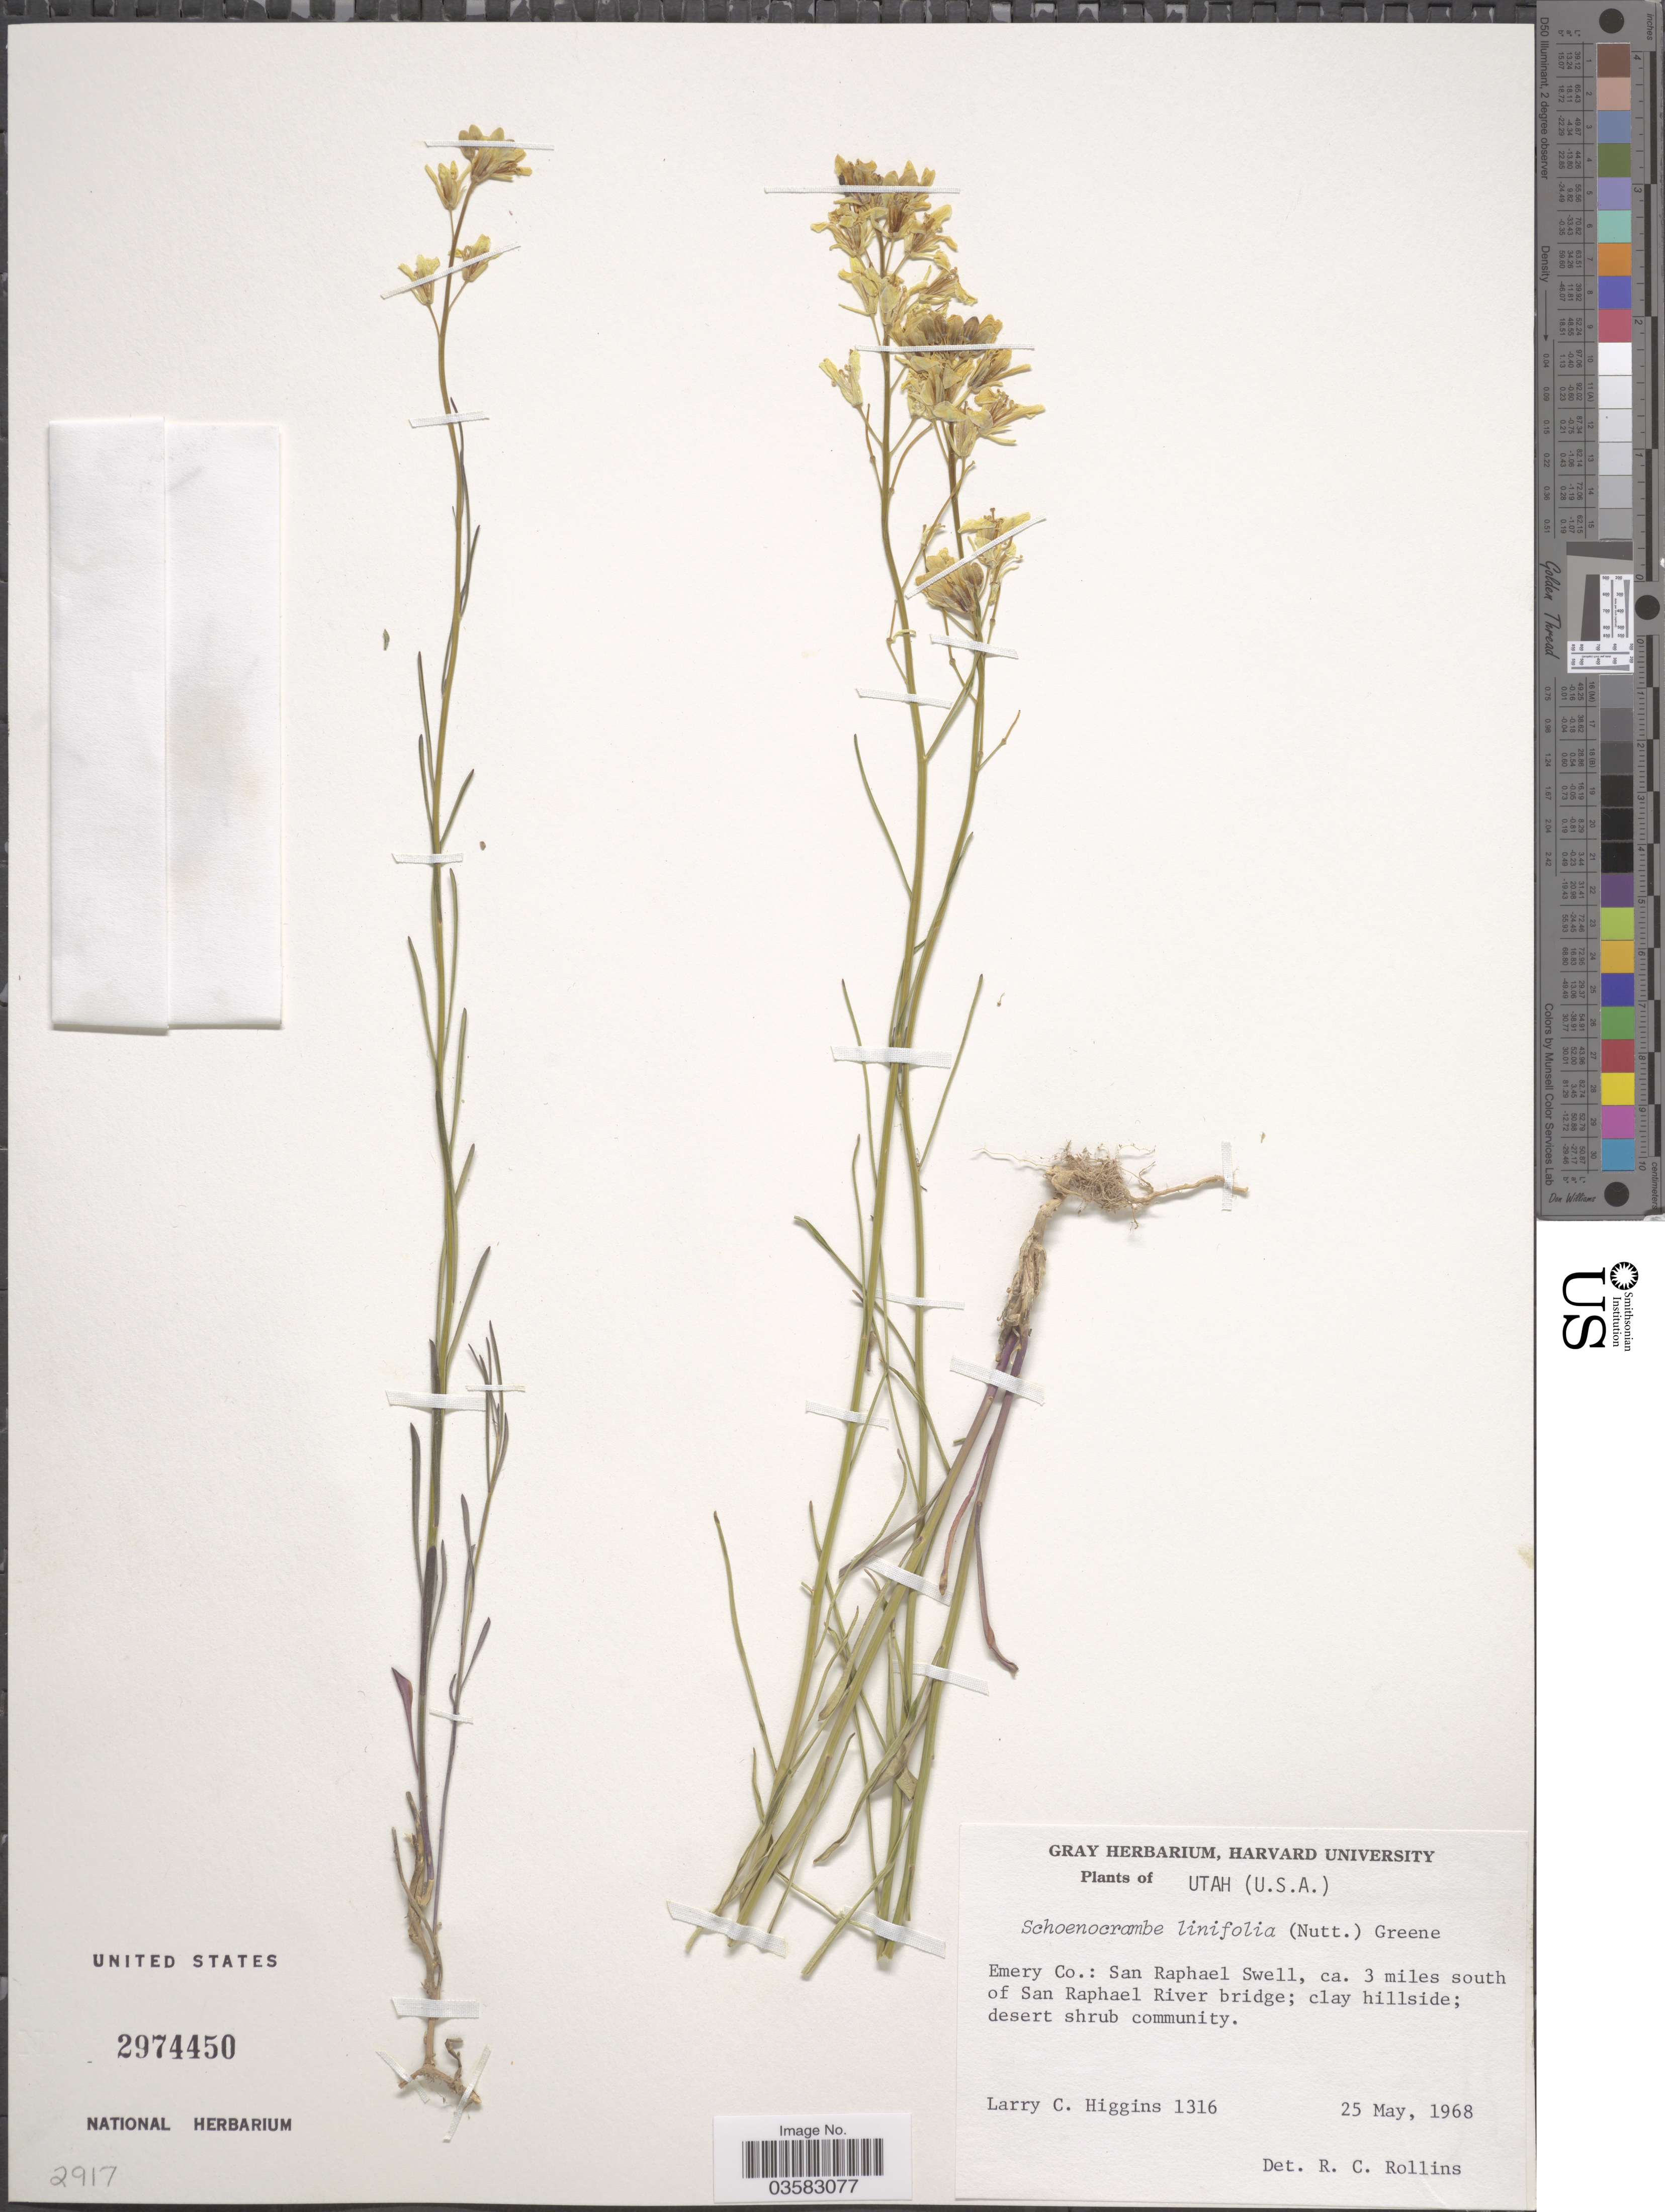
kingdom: Plantae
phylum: Tracheophyta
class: Magnoliopsida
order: Brassicales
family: Brassicaceae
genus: Sisymbrium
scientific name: Sisymbrium linifolium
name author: (Nutt.) Nutt. ex Torr. & A. Gray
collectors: L. Higgins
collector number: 1316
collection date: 1968-05-25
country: United States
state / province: Utah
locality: Emery Co.: San Raphael Swell, ca. 3 miles south of San Raphael River bridge.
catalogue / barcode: US 2974450